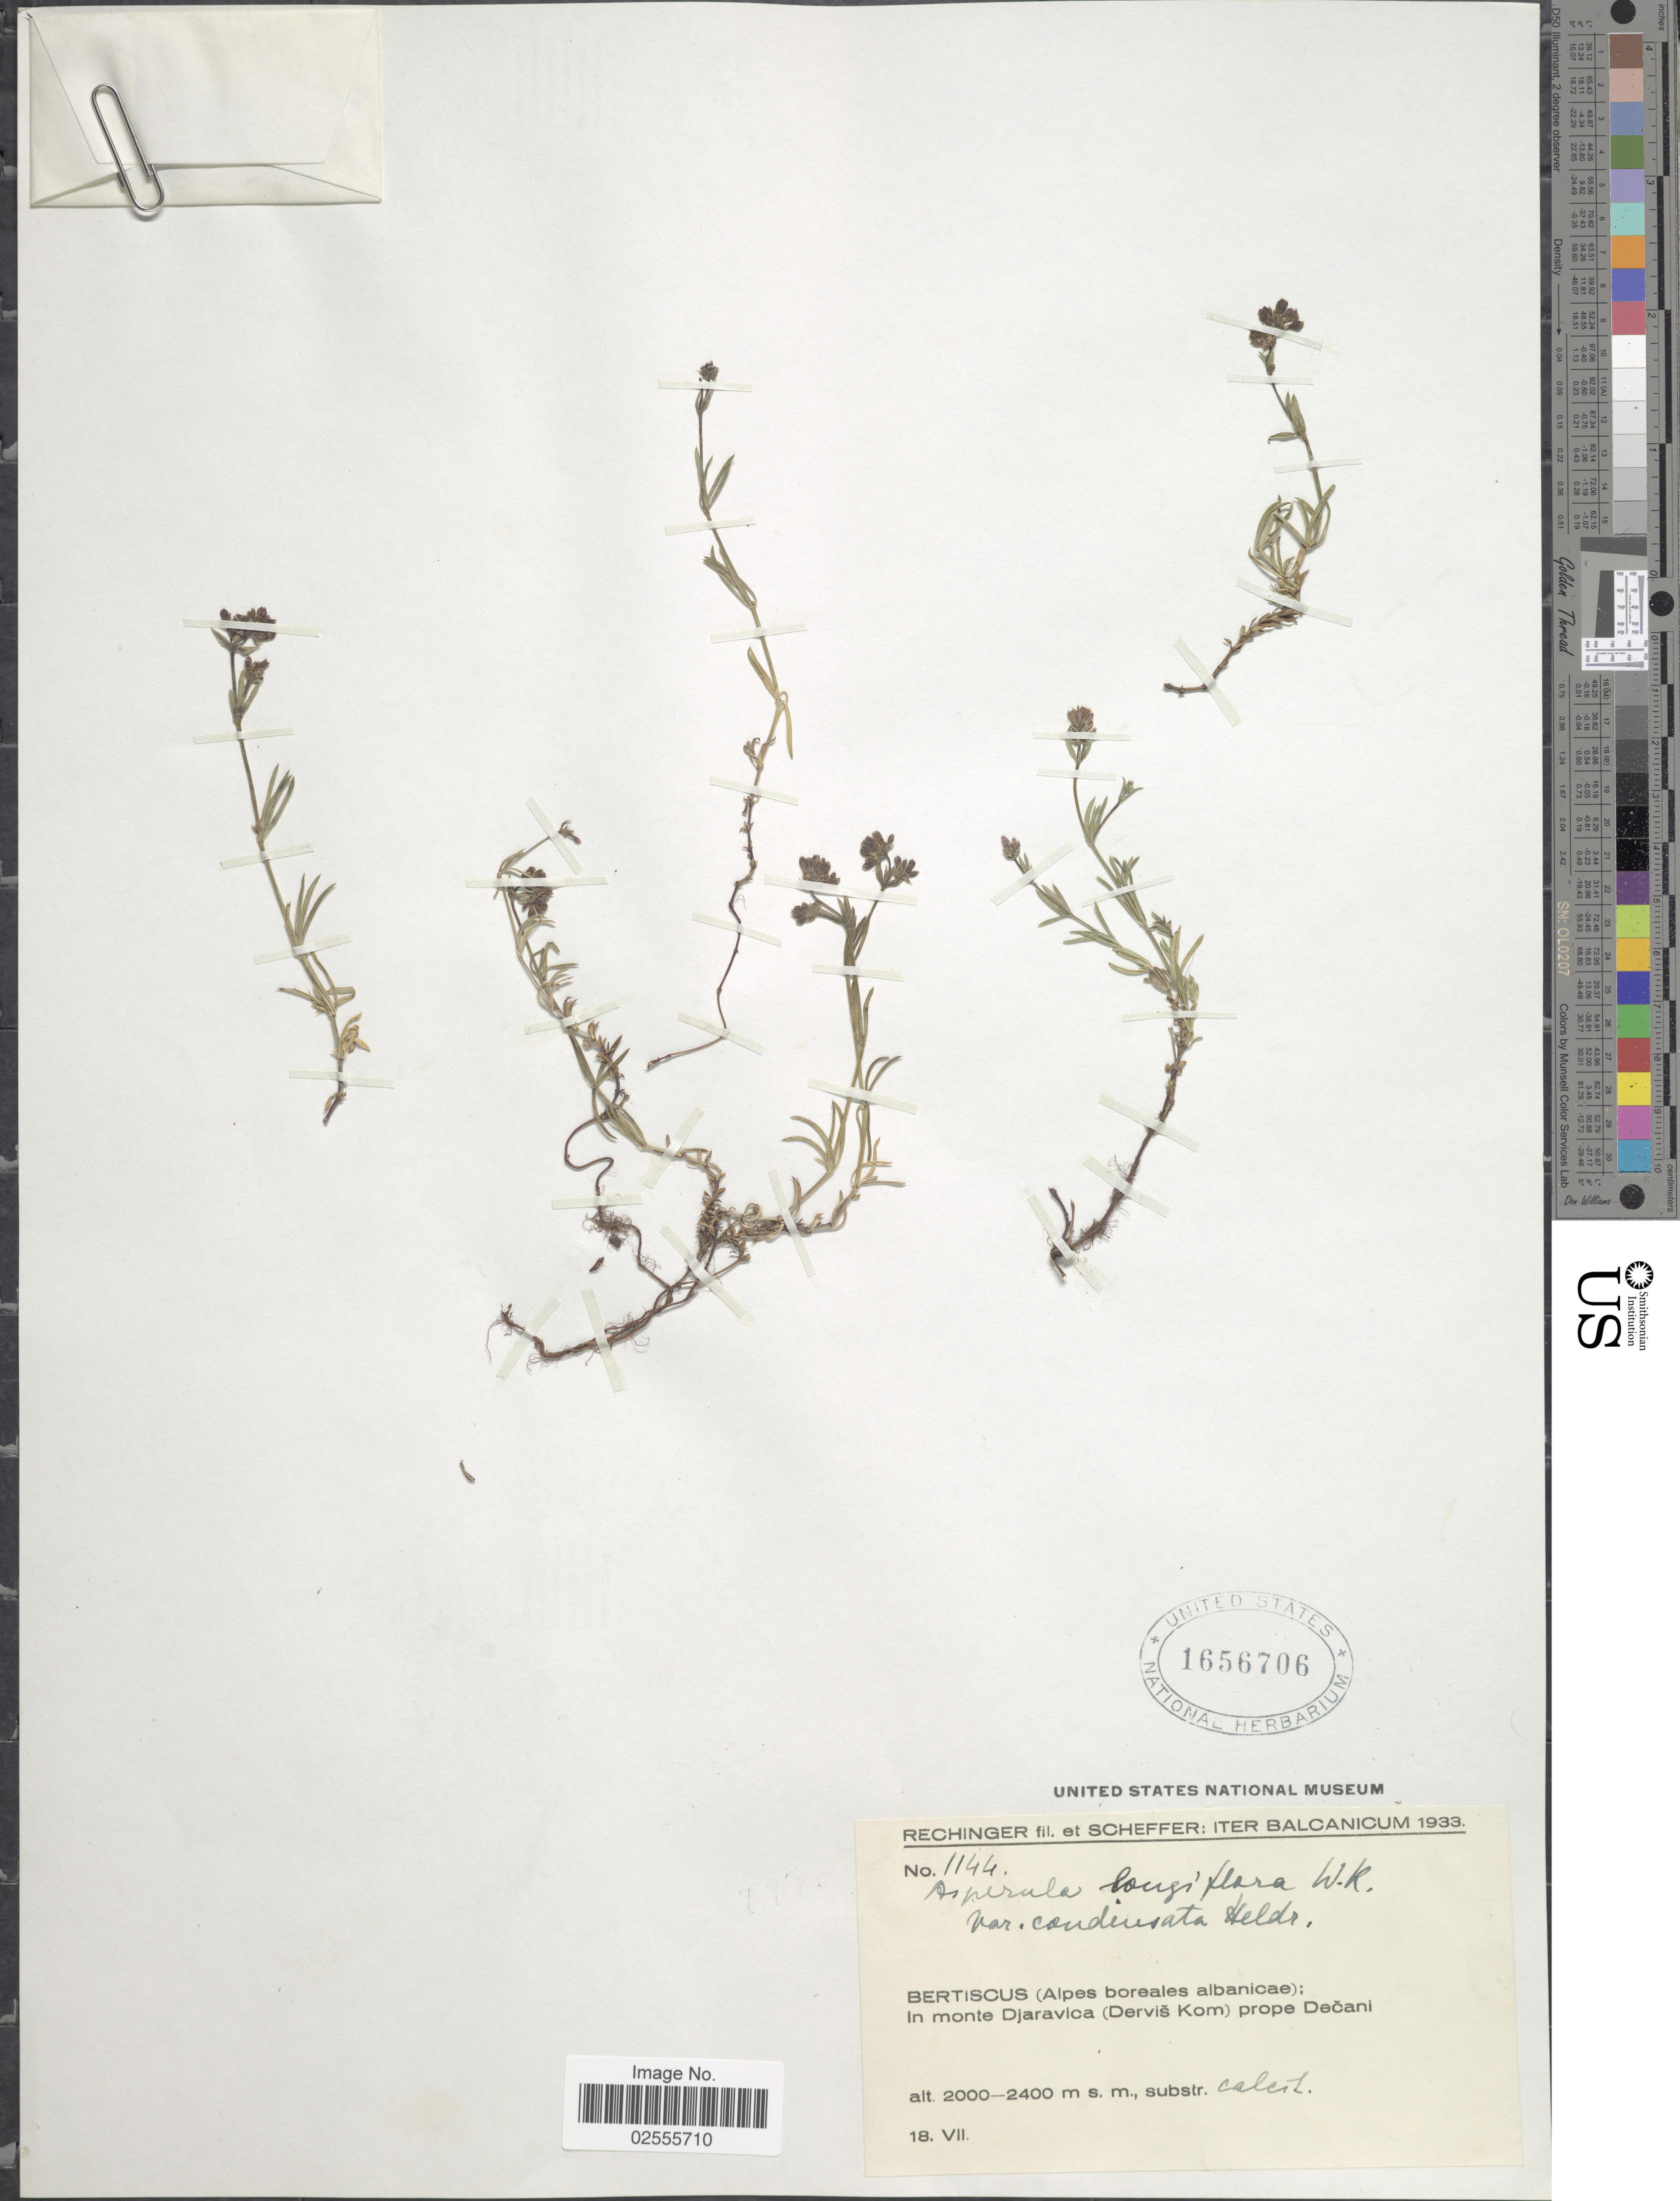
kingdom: Plantae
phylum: Tracheophyta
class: Magnoliopsida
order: Gentianales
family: Rubiaceae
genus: Asperula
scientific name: Asperula longiflora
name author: Waldst. & Kit.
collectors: -- Rechinger & Scheffer, --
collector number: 1144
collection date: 1933-07-18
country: Turkey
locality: Iter Balcanicum, Bertiscus (Alpes boreales albanicae): In monte Djaravica (Dervis Kom) prope Decani.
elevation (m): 2000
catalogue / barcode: US 1656706